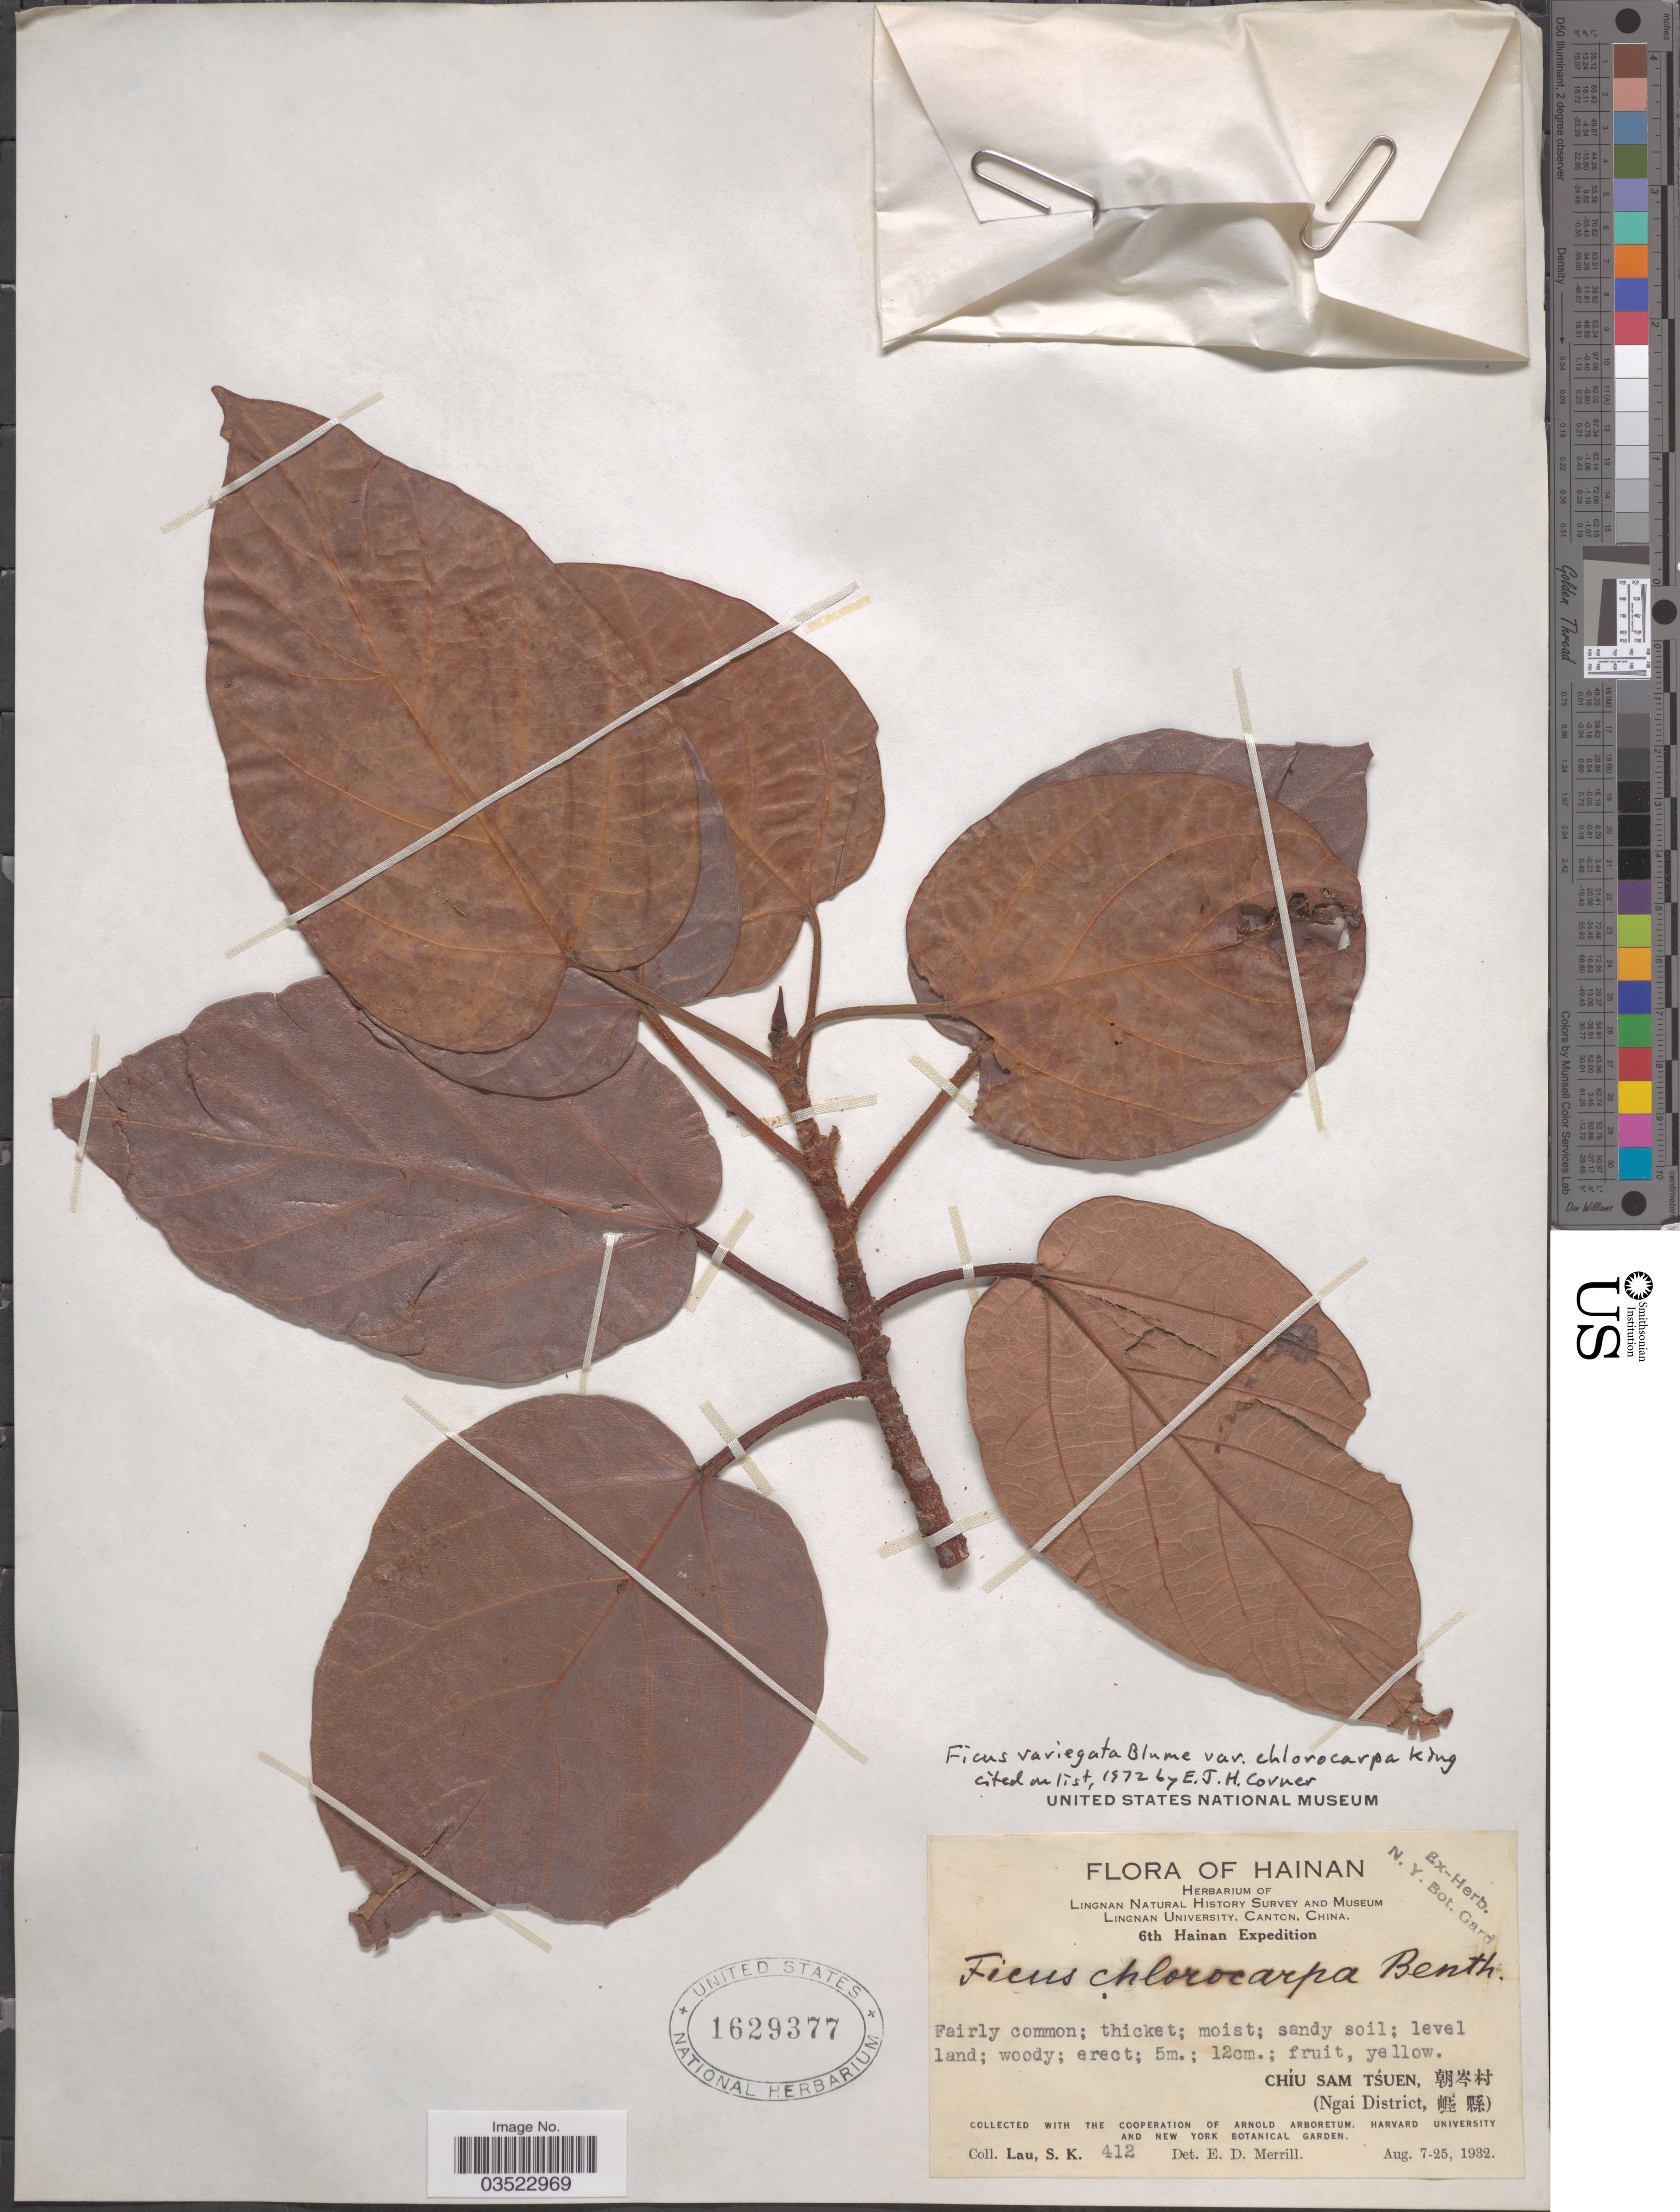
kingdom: Plantae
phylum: Tracheophyta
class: Magnoliopsida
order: Rosales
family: Moraceae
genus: Ficus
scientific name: Ficus variegata var. chlorocarpa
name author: King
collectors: S. K. Lau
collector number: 412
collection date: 1932-08-07/1932-08-25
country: China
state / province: Hainan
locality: Lingnan Natural History Survey and Museum Lingnan UniversityCanton, China. 6th Hainan Expedition. Chíu Sam Tśuen. (Ngai District).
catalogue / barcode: US 1629377